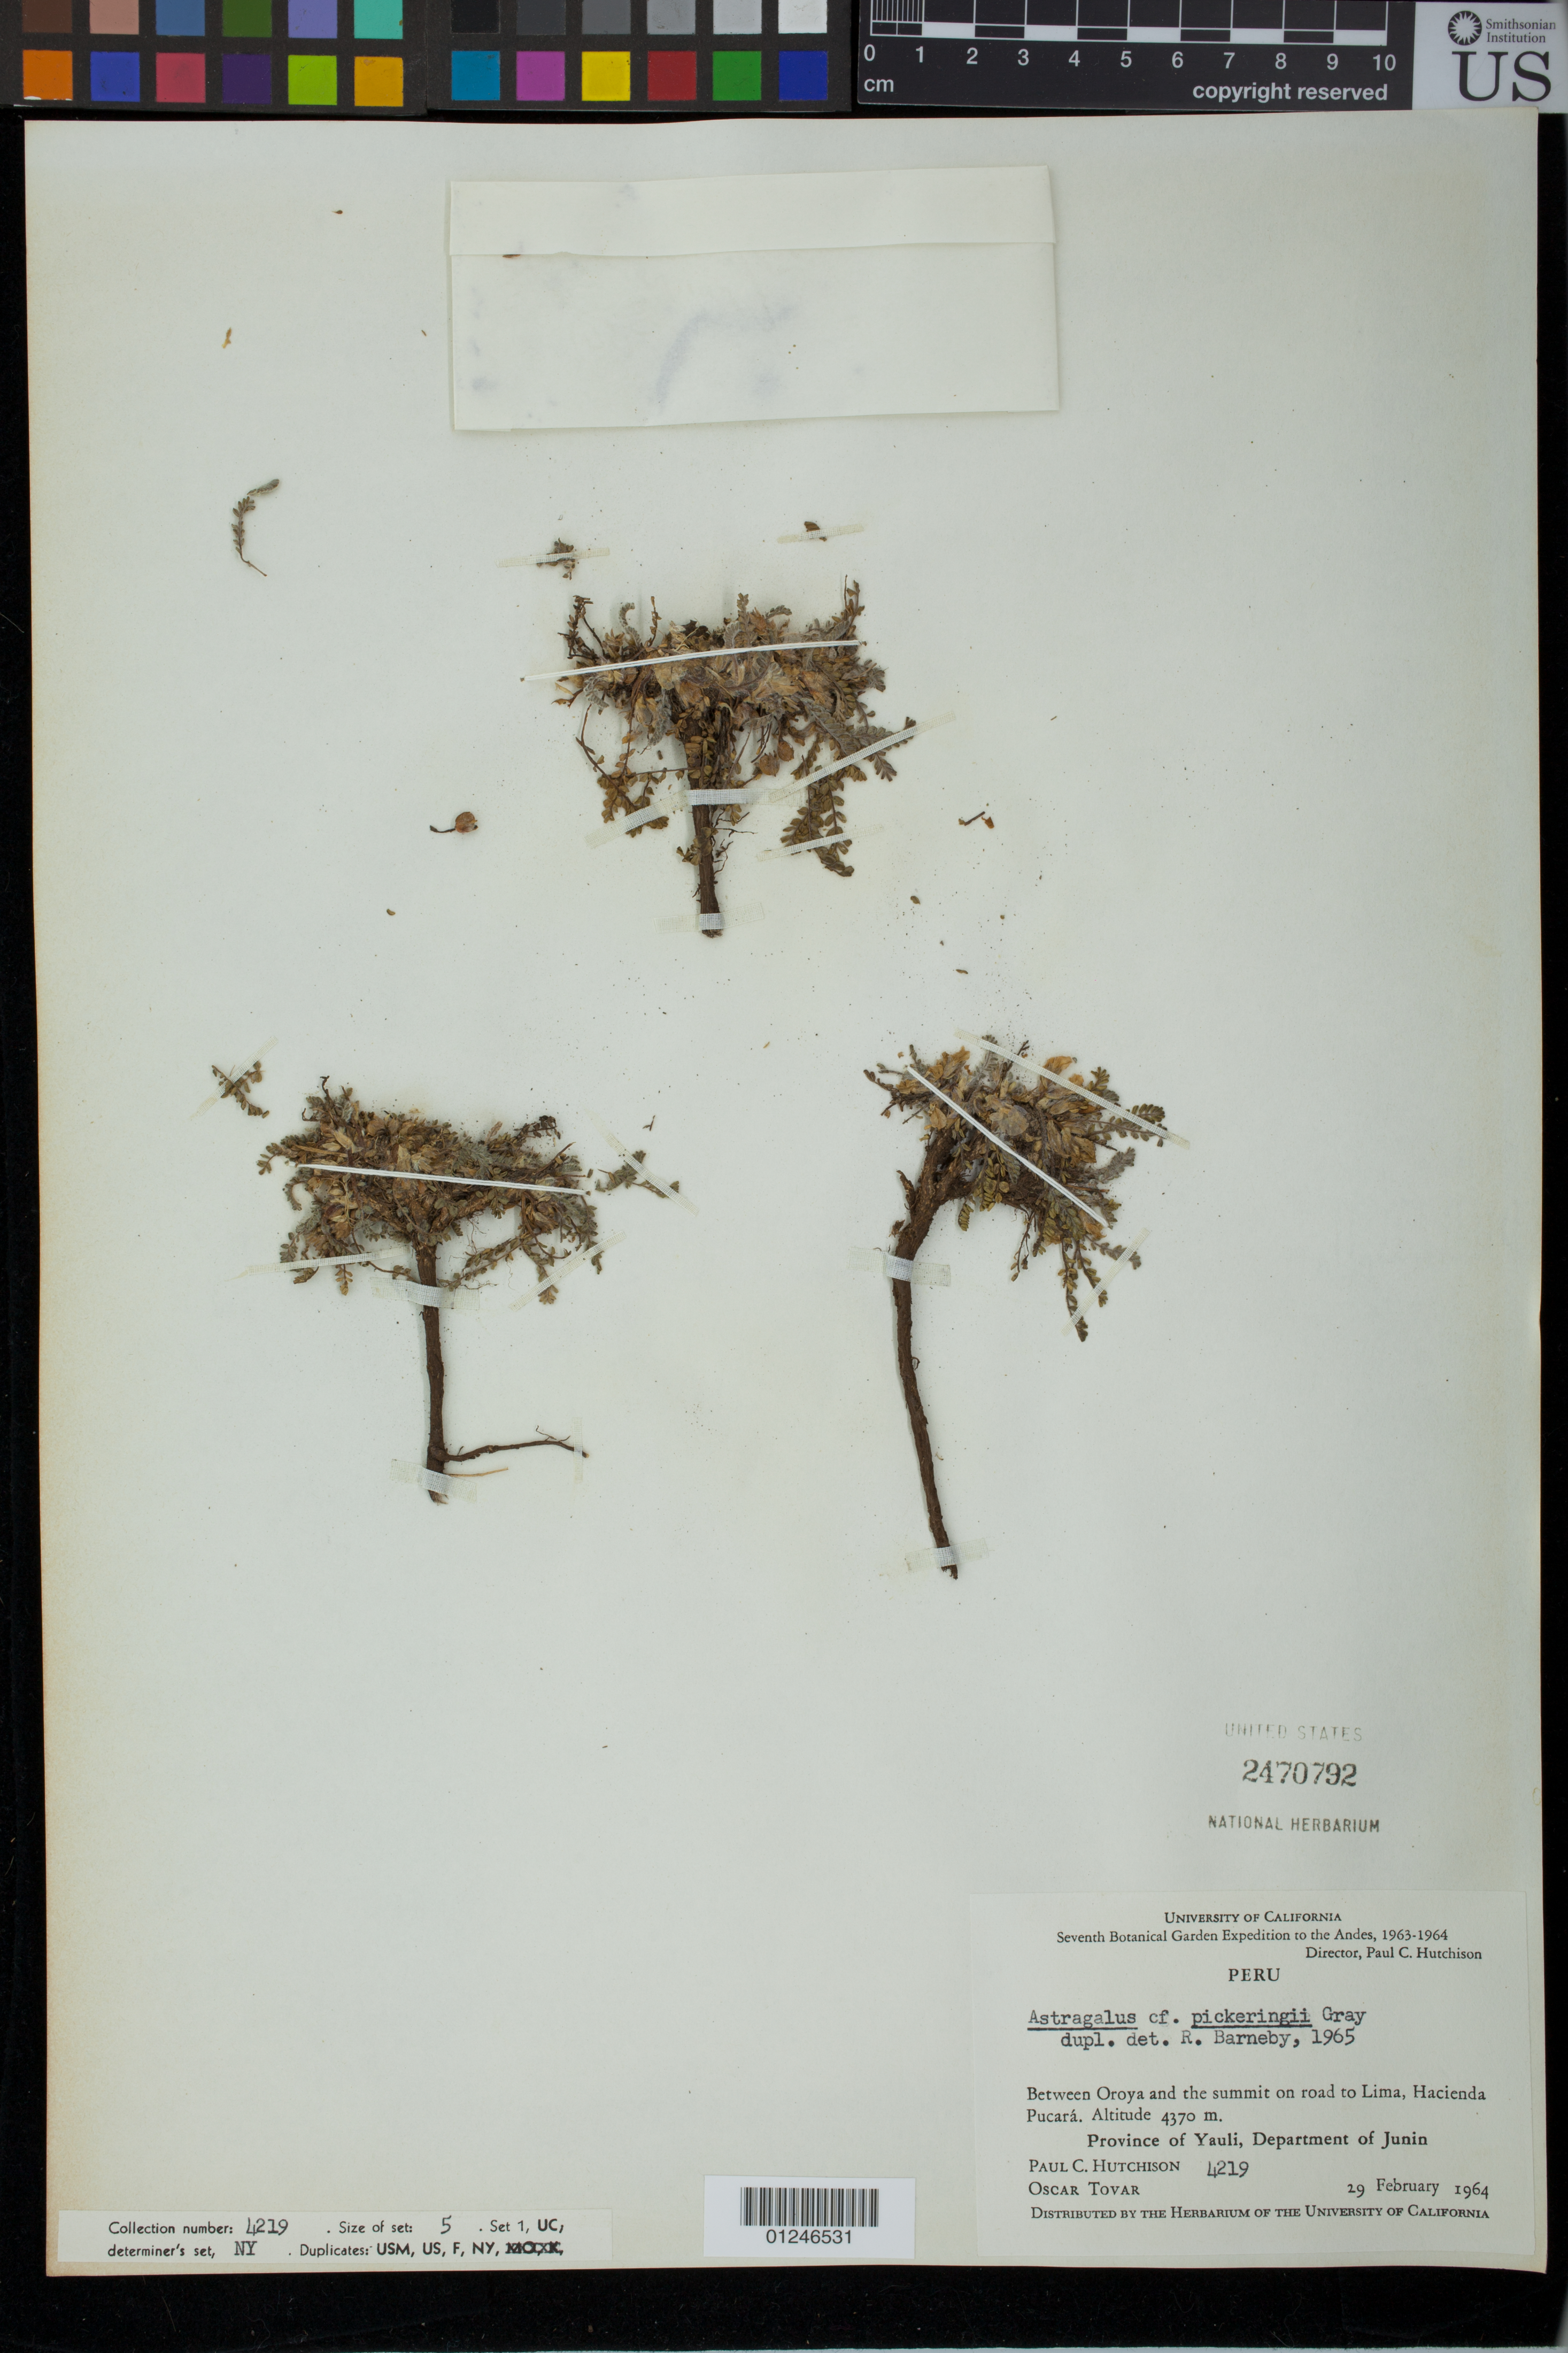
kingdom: Plantae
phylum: Tracheophyta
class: Magnoliopsida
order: Fabales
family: Fabaceae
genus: Astragalus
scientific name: Astragalus pickeringii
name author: A. Gray in Wilkes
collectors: P. C. Hutchison & Ó. Tovar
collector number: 4219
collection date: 1964-02-29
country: Peru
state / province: Junín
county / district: Yauli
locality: Between Oroya and the summit on the road to Lima, Hacienda Pucara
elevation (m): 4370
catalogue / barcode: US 2470792